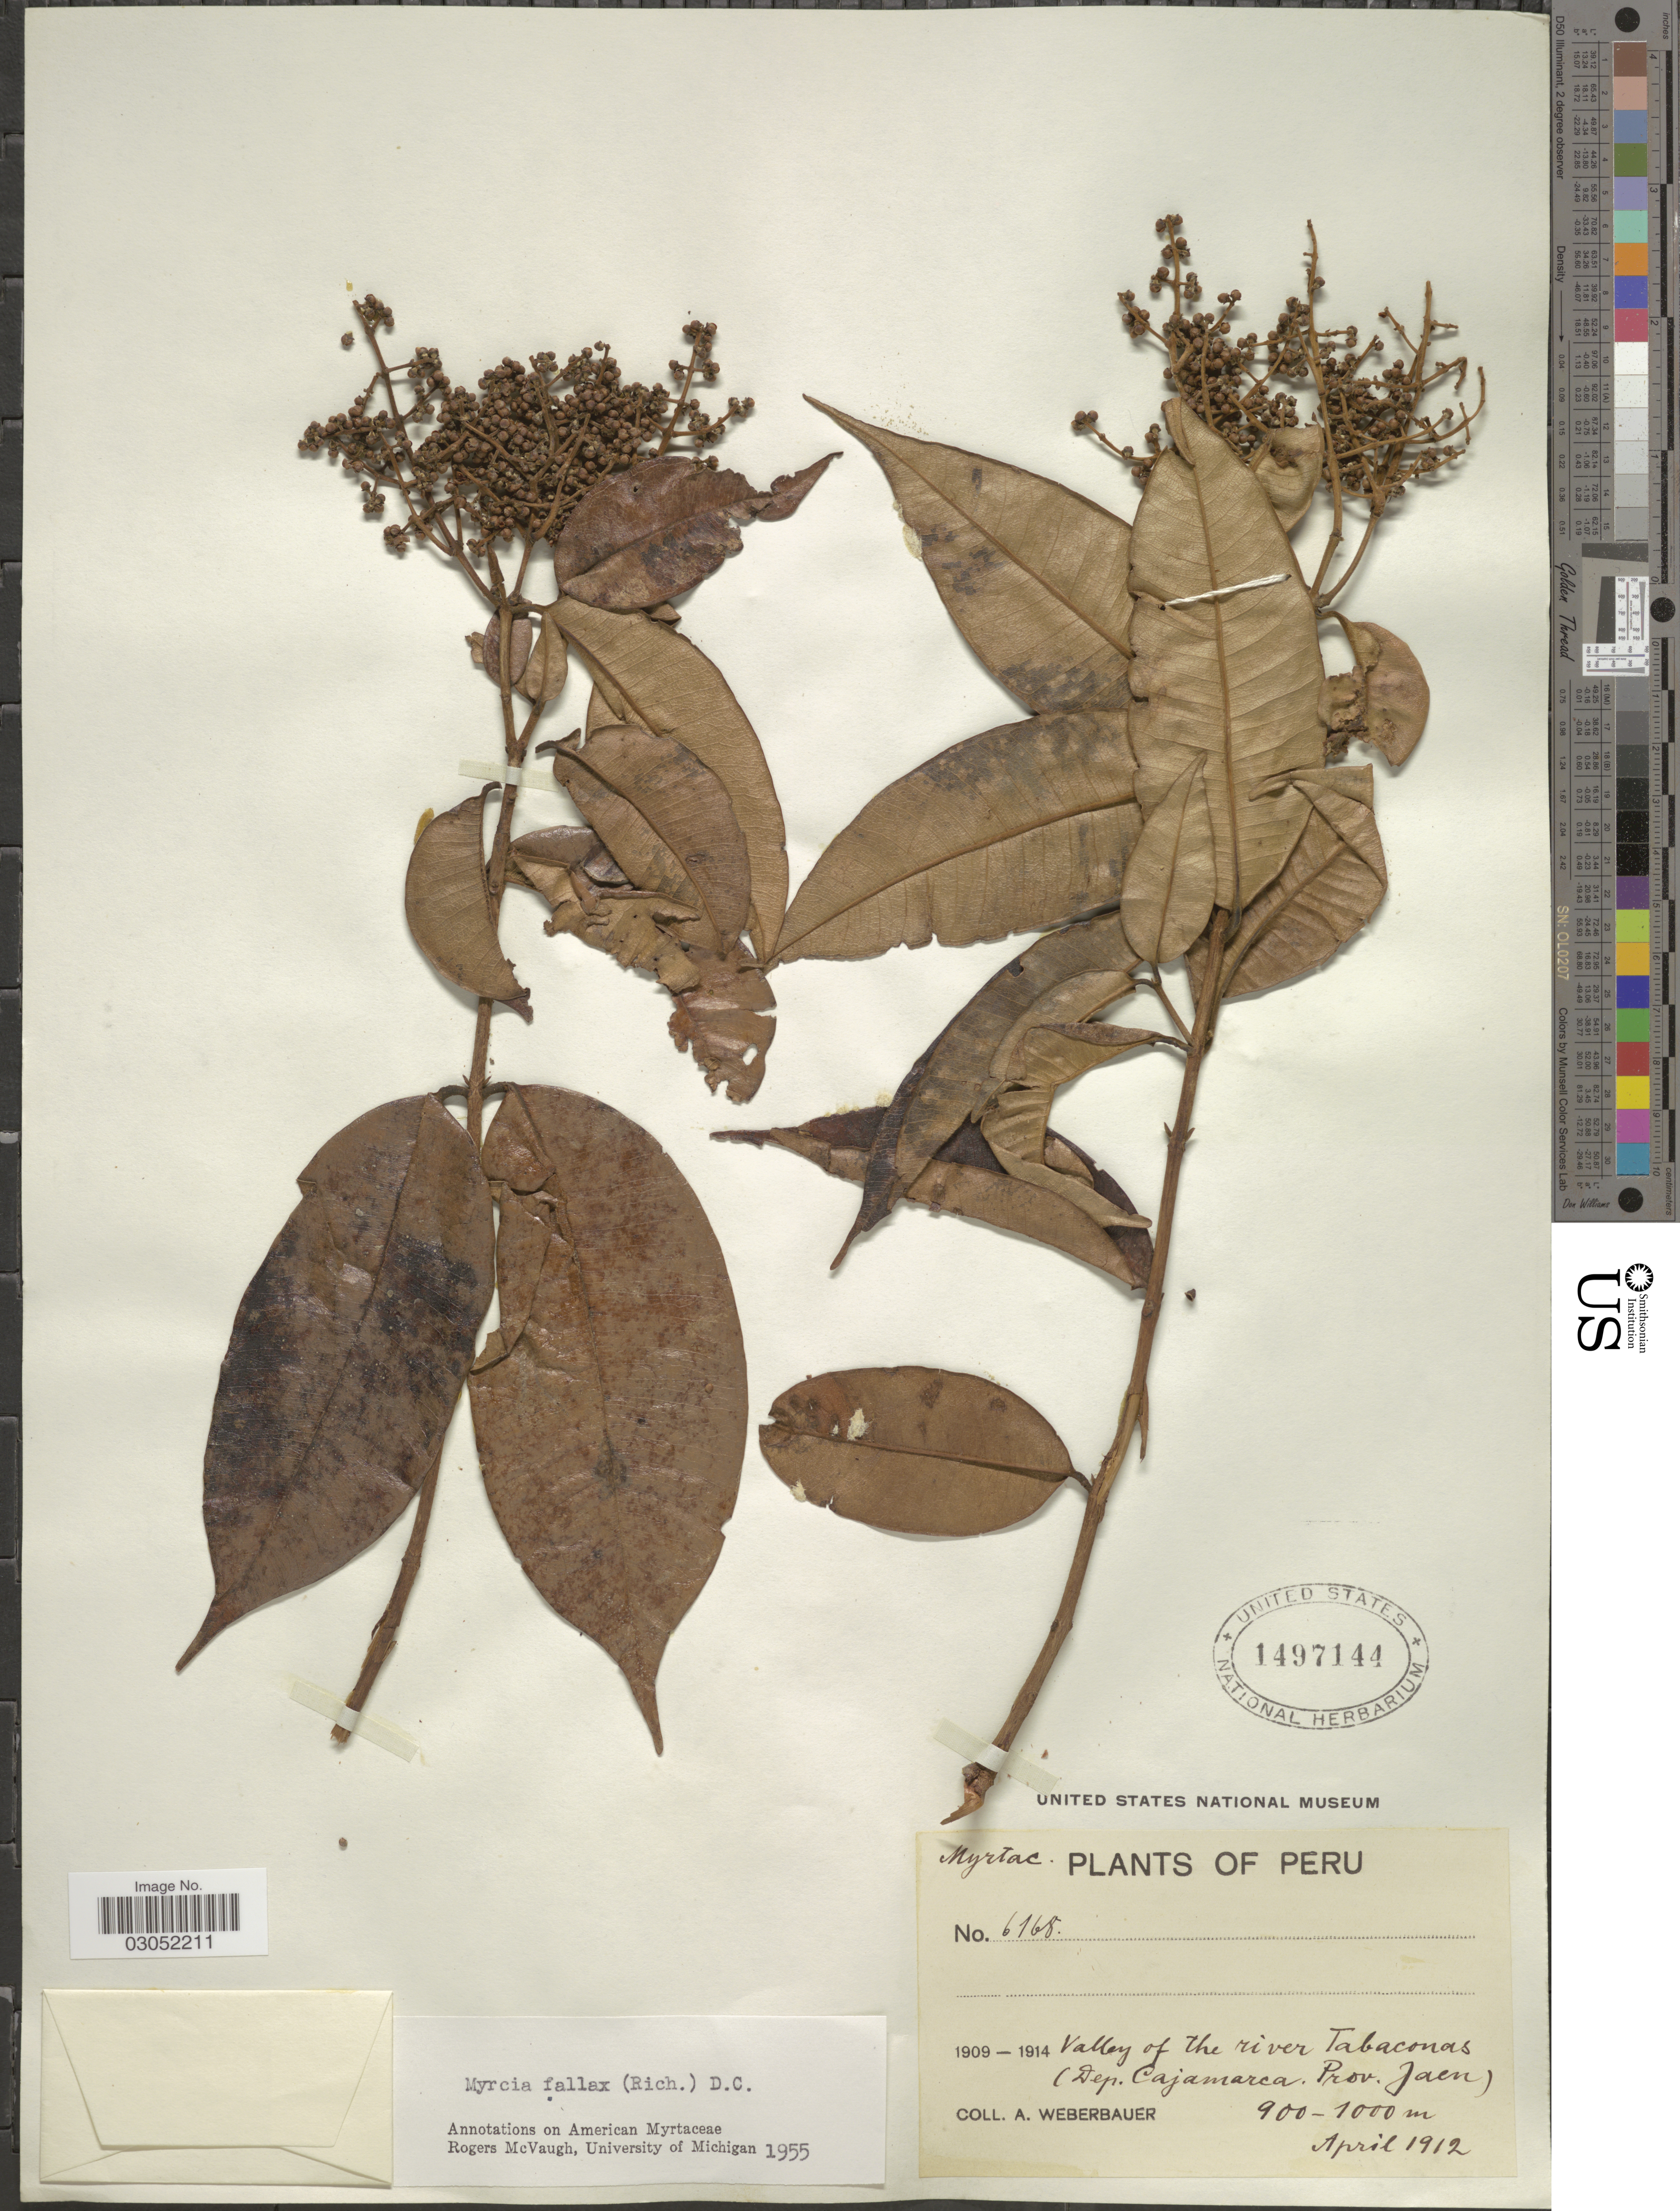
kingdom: Plantae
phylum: Tracheophyta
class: Magnoliopsida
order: Myrtales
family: Myrtaceae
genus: Myrcia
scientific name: Myrcia fallax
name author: (Rich.) DC.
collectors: A. Weberbauer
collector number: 6168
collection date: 1912-04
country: Peru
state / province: Cajamarca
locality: Valley of the river Tabaconas (Dep. Cajamarca. Prov. Jaen).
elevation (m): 900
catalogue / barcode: US 1497144